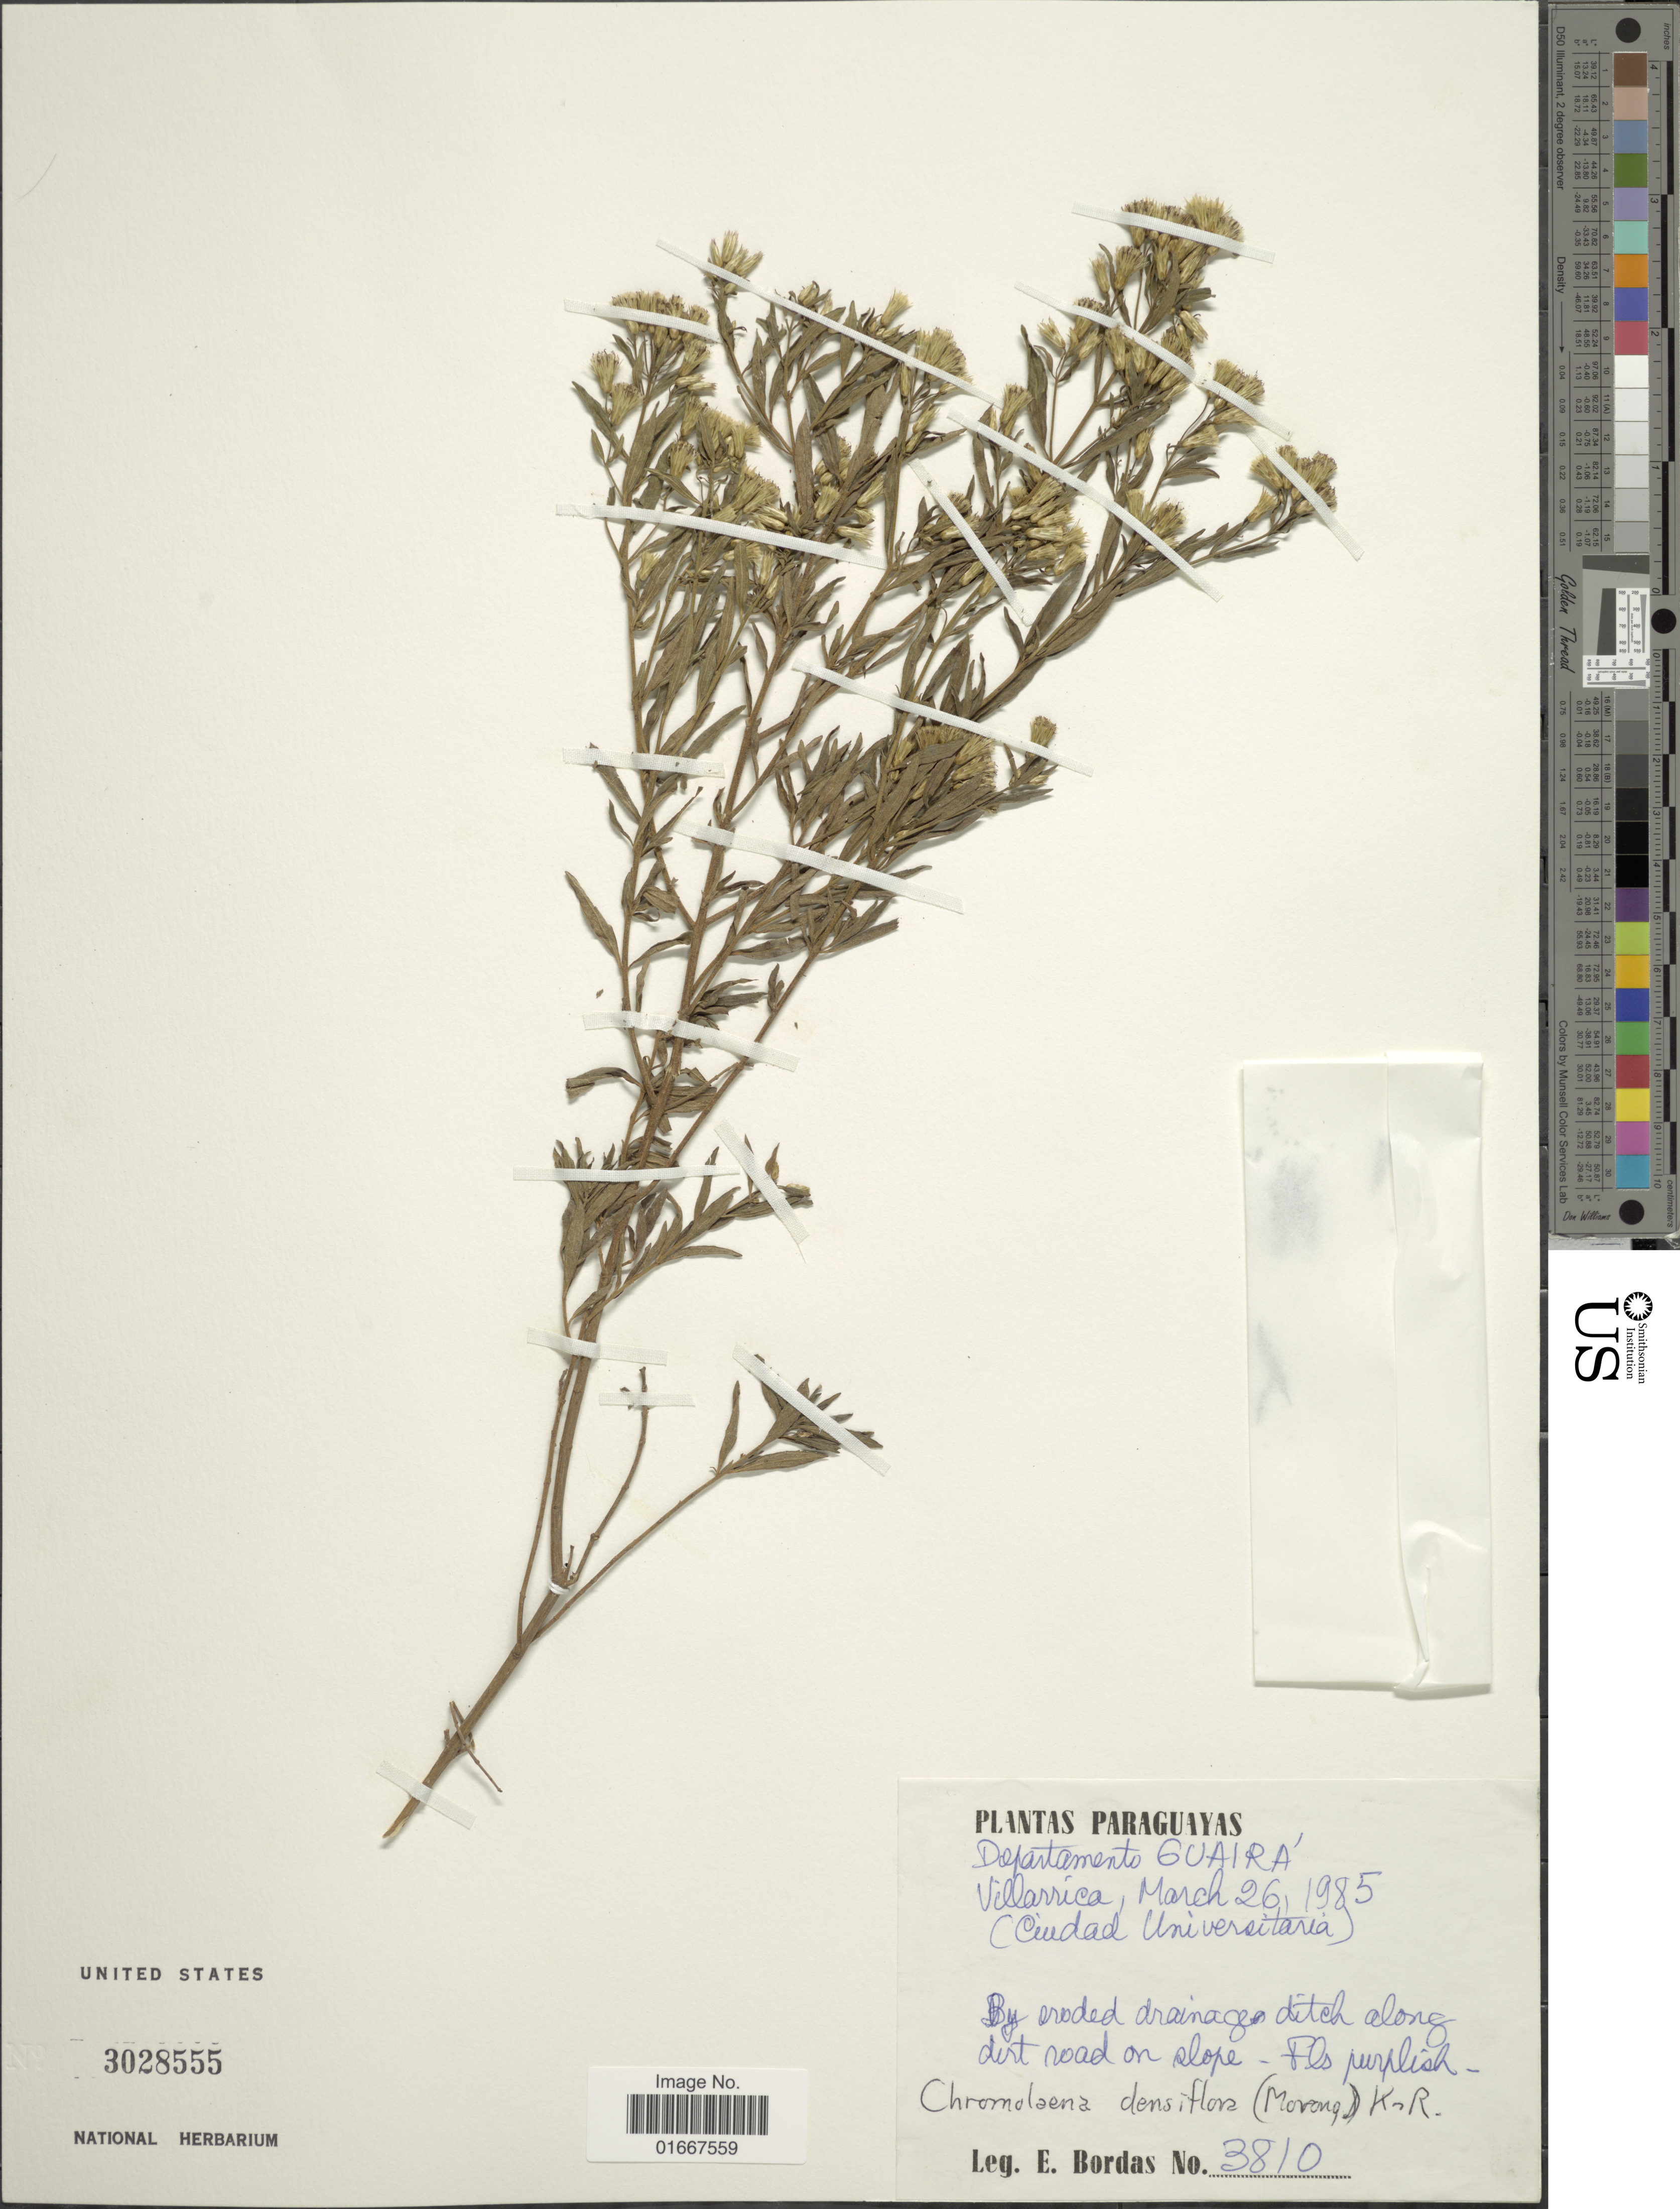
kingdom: Plantae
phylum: Tracheophyta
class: Magnoliopsida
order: Asterales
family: Asteraceae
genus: Chromolaena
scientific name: Chromolaena densiflorum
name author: (Morong) R.M. King & H. Rob.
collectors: E. Bordas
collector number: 3810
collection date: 1985-03-26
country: Paraguay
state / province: Guaira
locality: Villarrica (Ciudad Universitaria)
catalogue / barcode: US 3028555